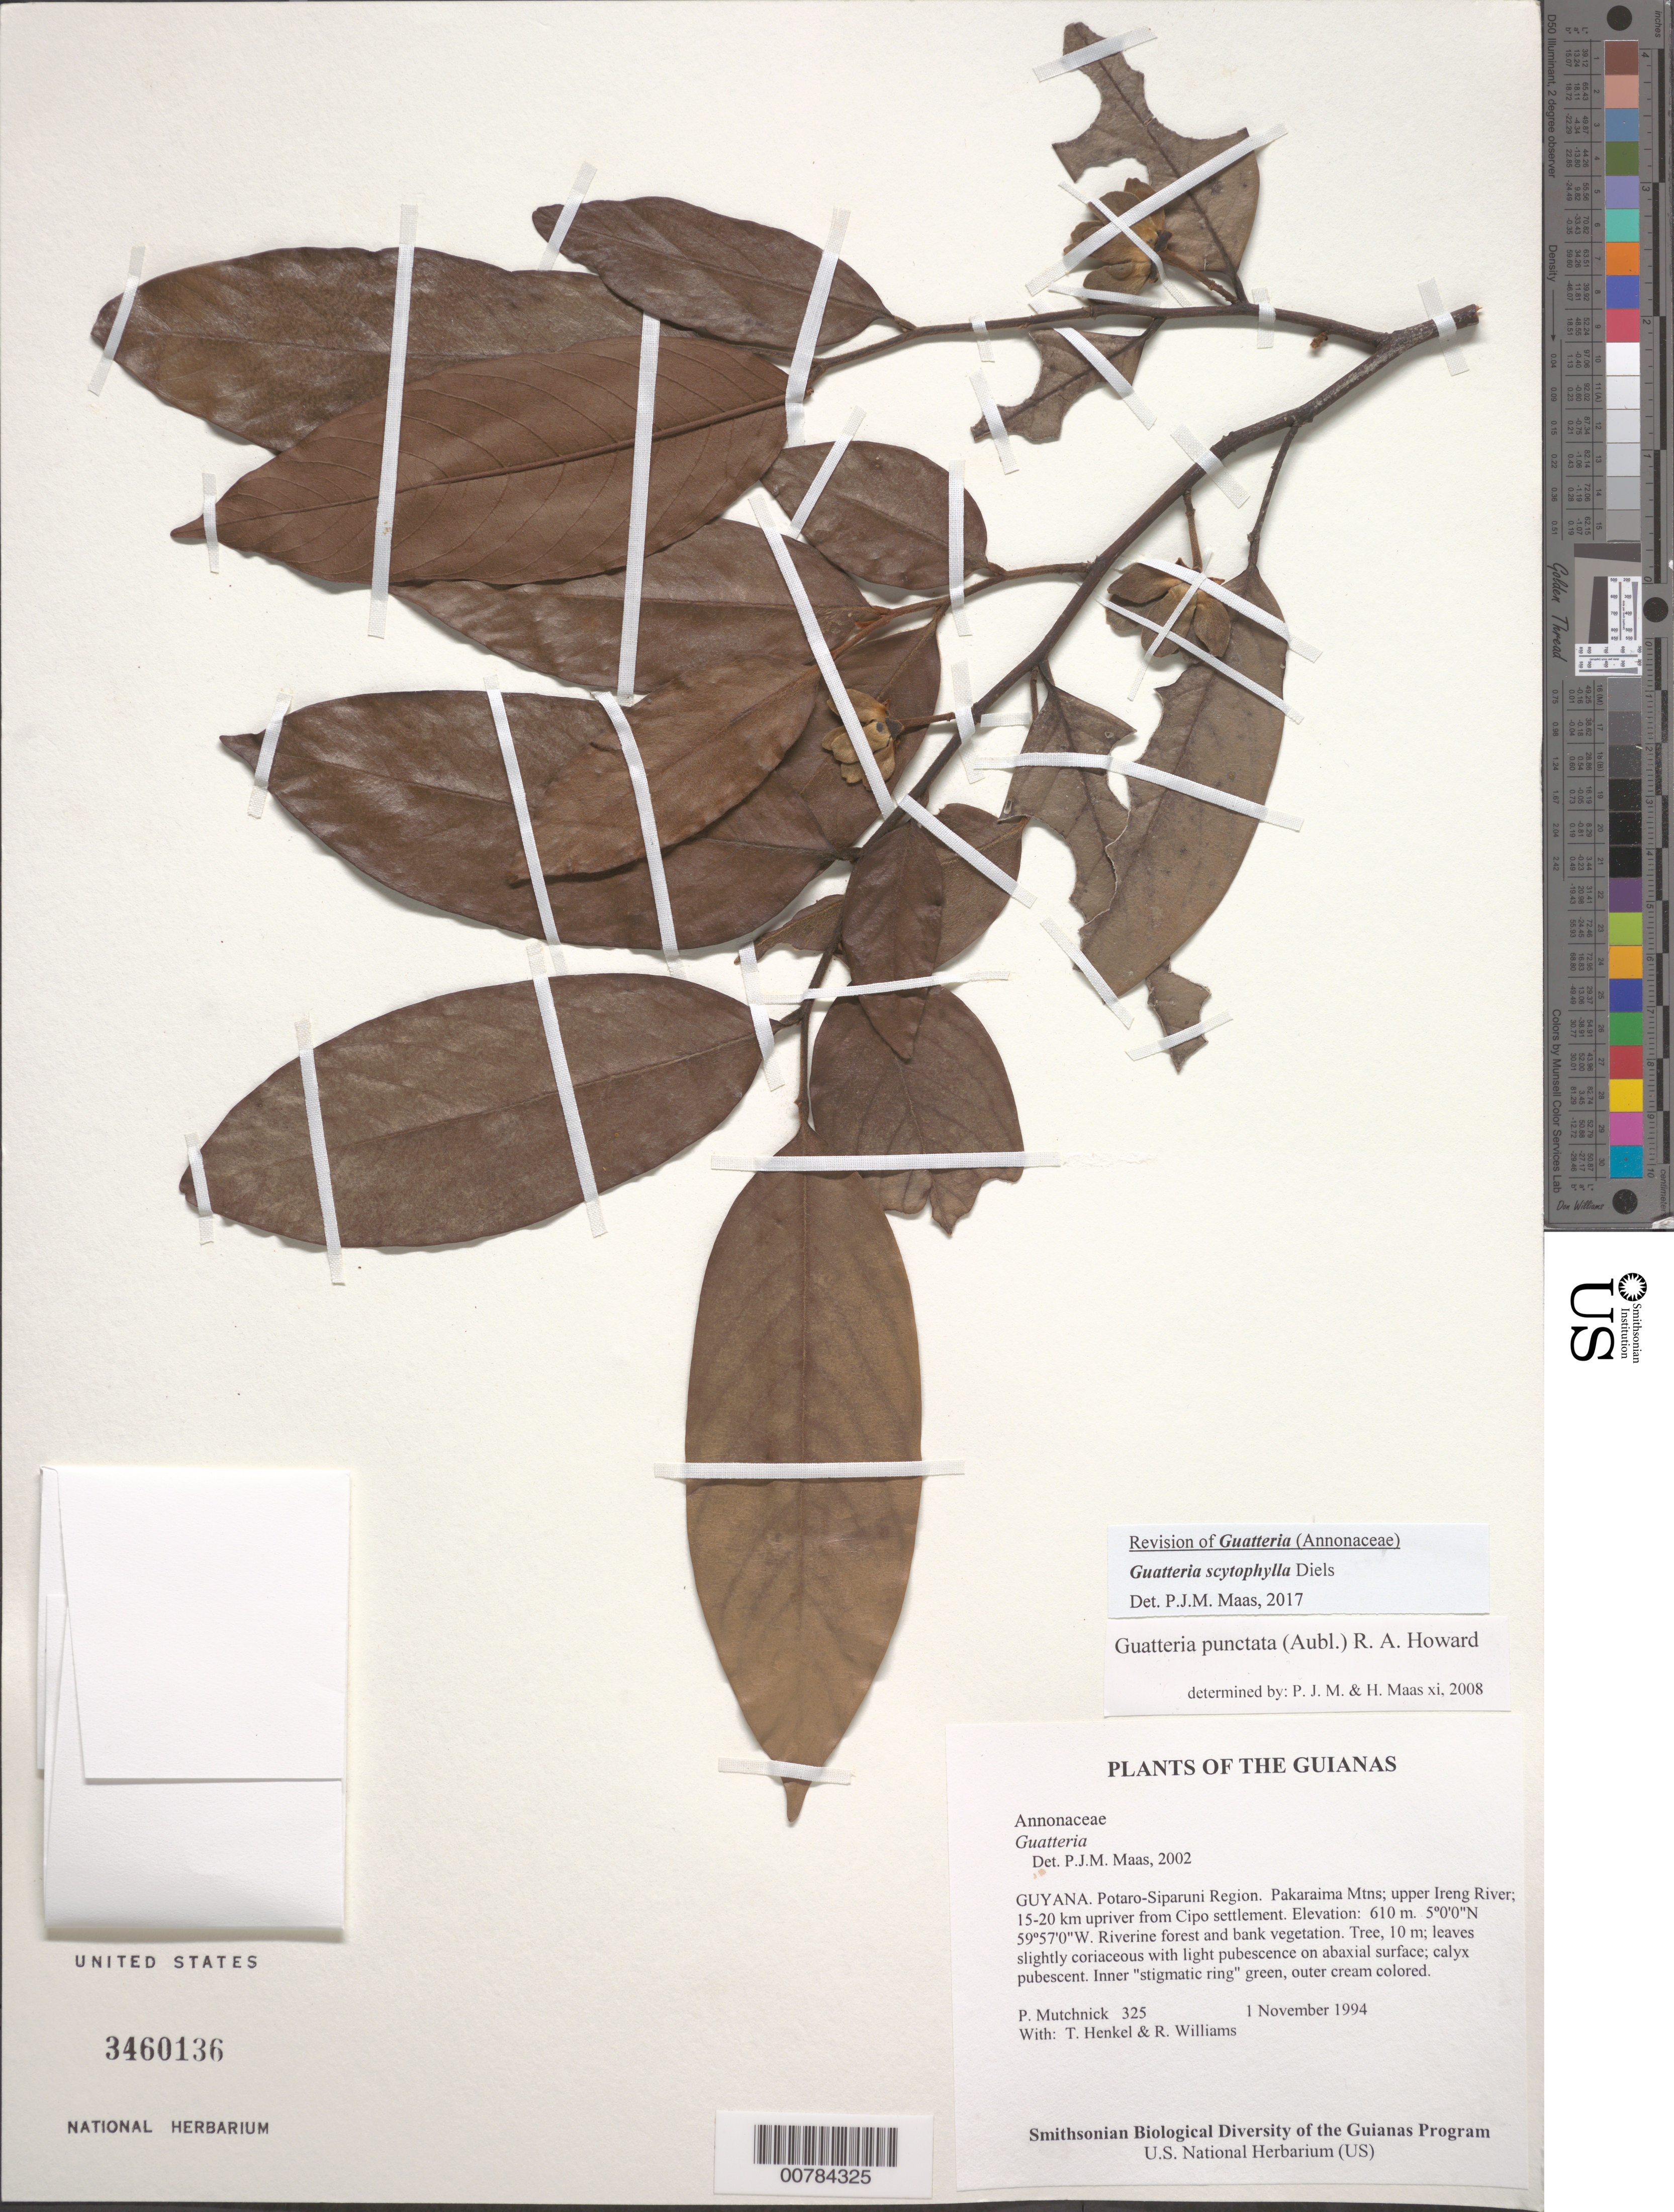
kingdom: Plantae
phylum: Tracheophyta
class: Magnoliopsida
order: Magnoliales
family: Annonaceae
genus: Guatteria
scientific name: Guatteria scytophylla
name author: Diels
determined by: Maas, Paul J.; Maas, H.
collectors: P. Mutchnick, T. Henkel & R. Williams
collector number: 325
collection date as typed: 1 November 1994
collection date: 1994-11-01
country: Guyana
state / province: Potaro-Siparuni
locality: Pakaraima Mtns; upper Ireng River; 15-20 km upriver from Cipo settlement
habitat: Riverine forest and bank vegetation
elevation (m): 610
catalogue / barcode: US 3460136